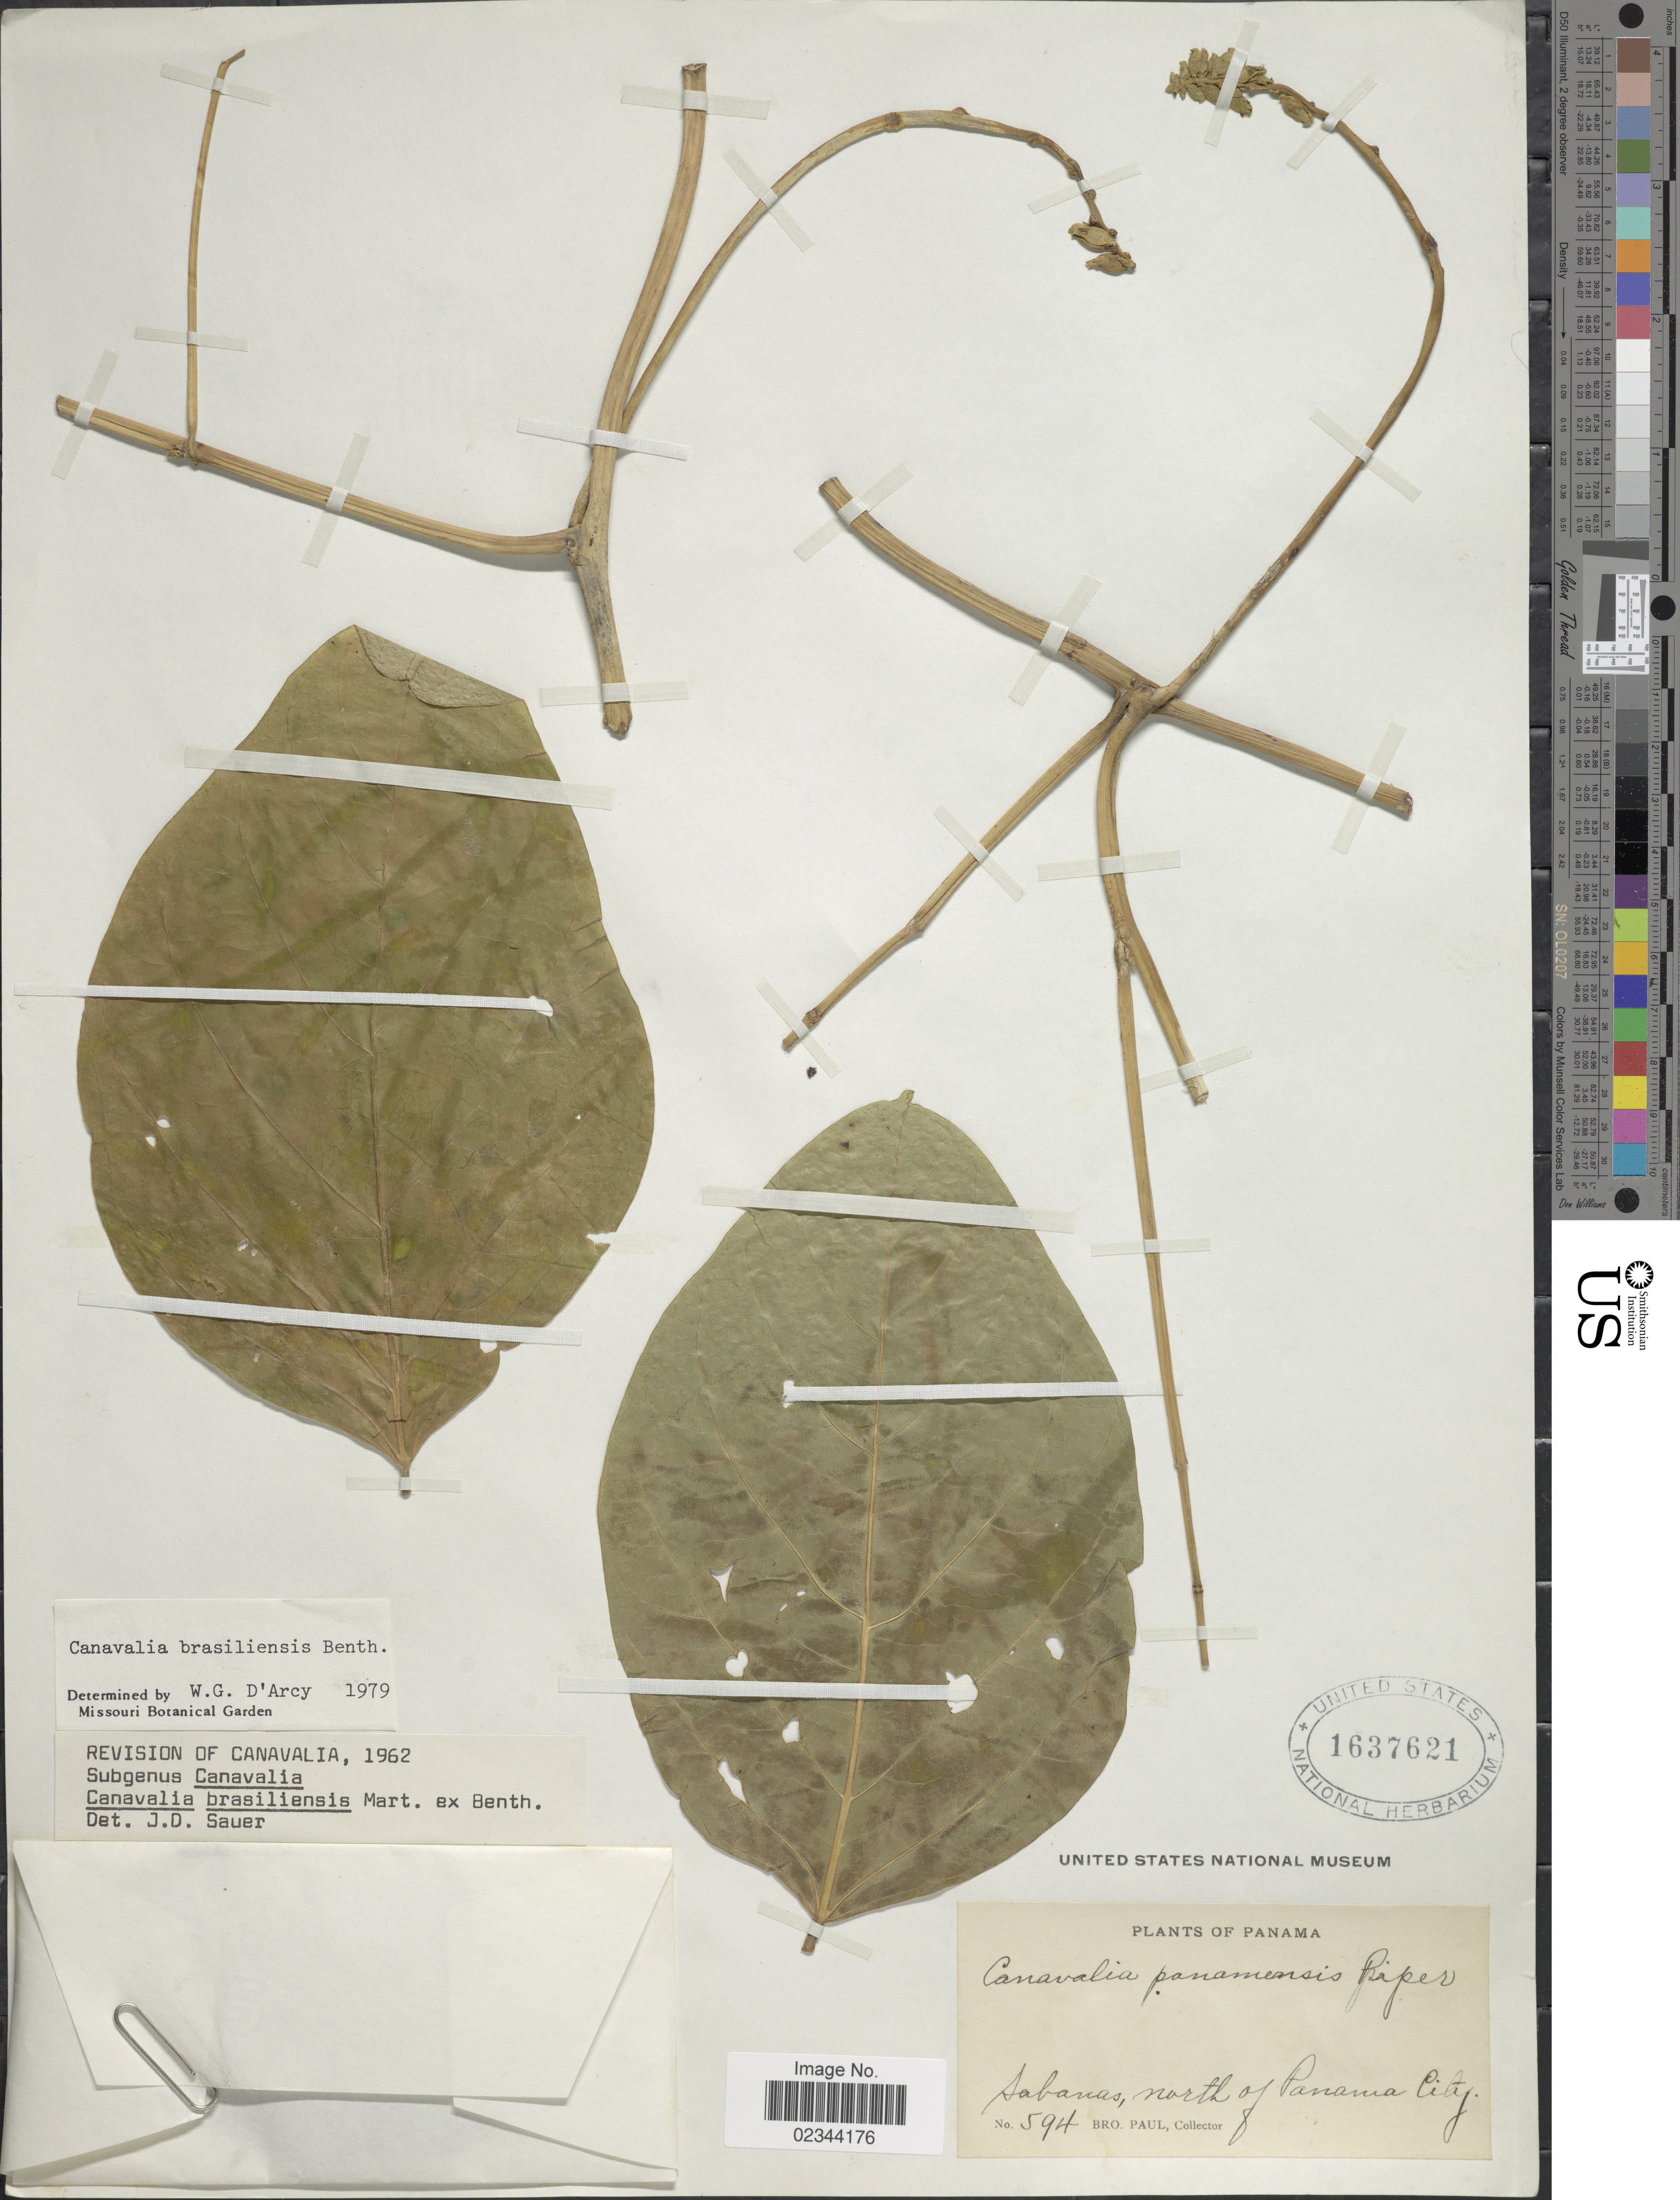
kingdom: Plantae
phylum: Tracheophyta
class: Magnoliopsida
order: Fabales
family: Fabaceae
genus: Canavalia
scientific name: Canavalia brasiliensis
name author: Mart. ex Benth.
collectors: B. Paul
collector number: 594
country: Panama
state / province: Panamá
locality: North of Panamas City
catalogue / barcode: US 1637621